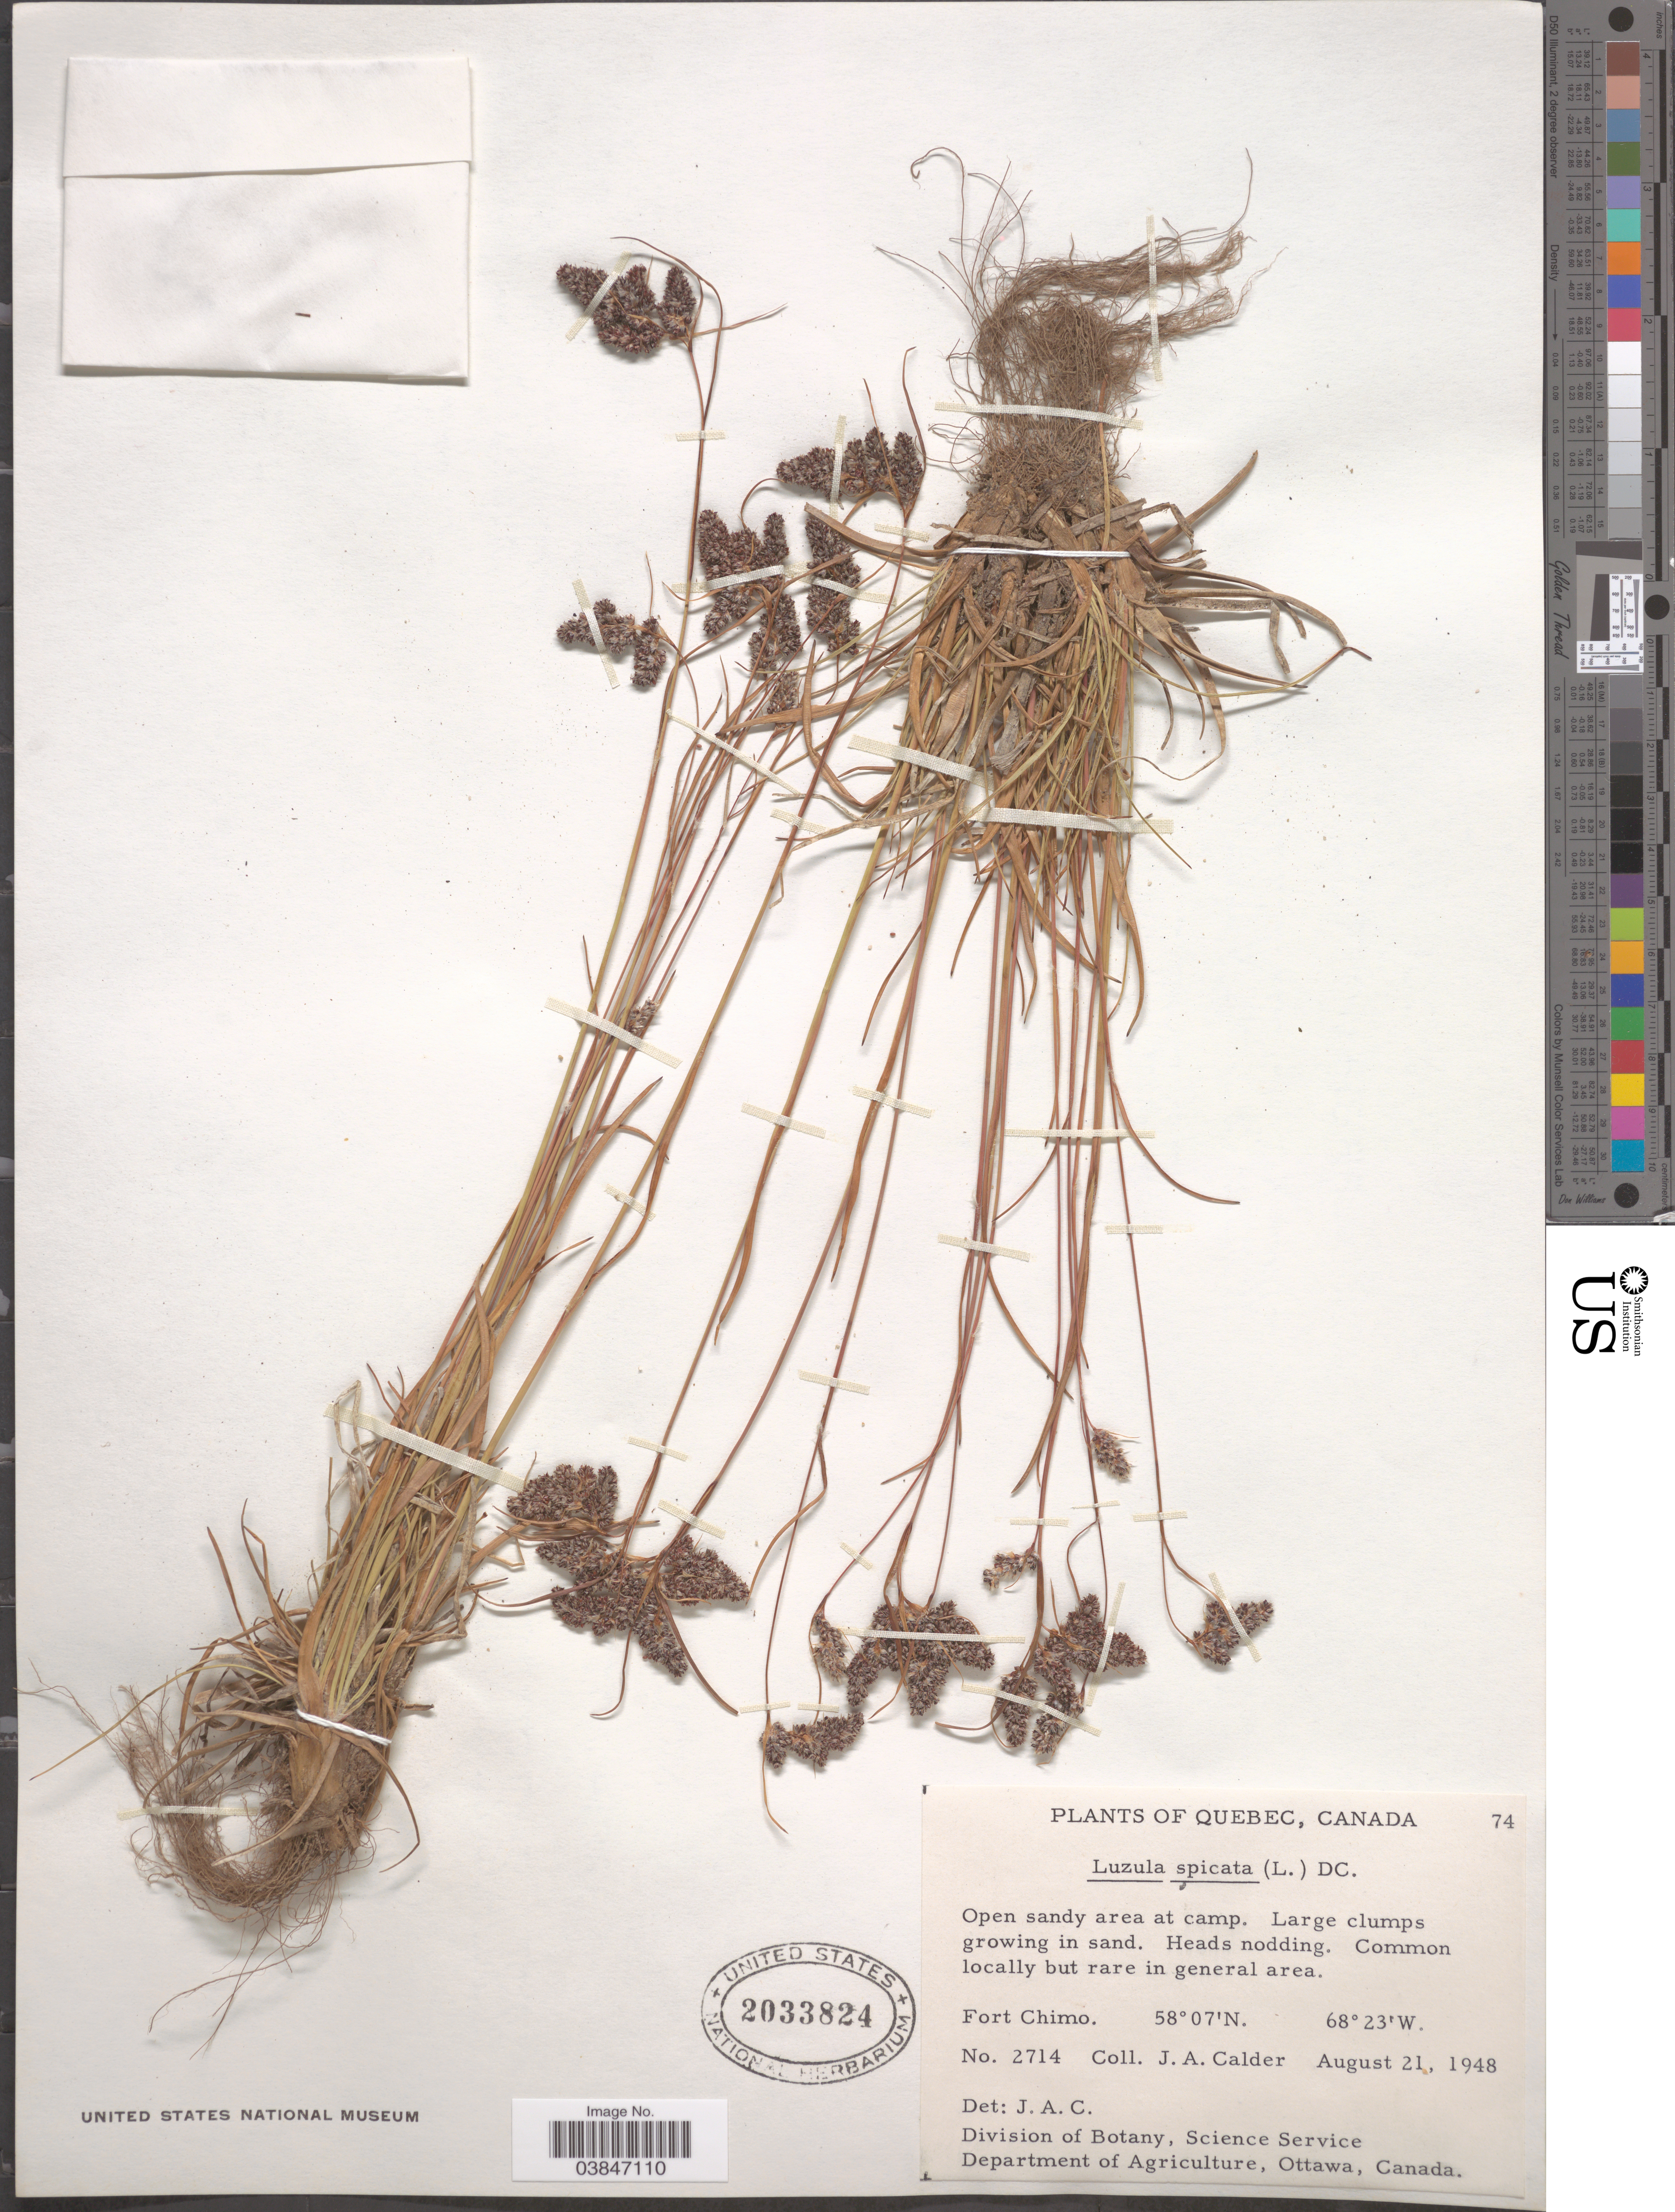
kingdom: Plantae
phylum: Tracheophyta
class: Liliopsida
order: Poales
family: Juncaceae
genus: Luzula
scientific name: Luzula spicata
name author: (L.) DC.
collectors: J. A. Calder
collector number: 2714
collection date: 1948-08-21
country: Canada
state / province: Quebec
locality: Fort Chimo.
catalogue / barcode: US 2033824